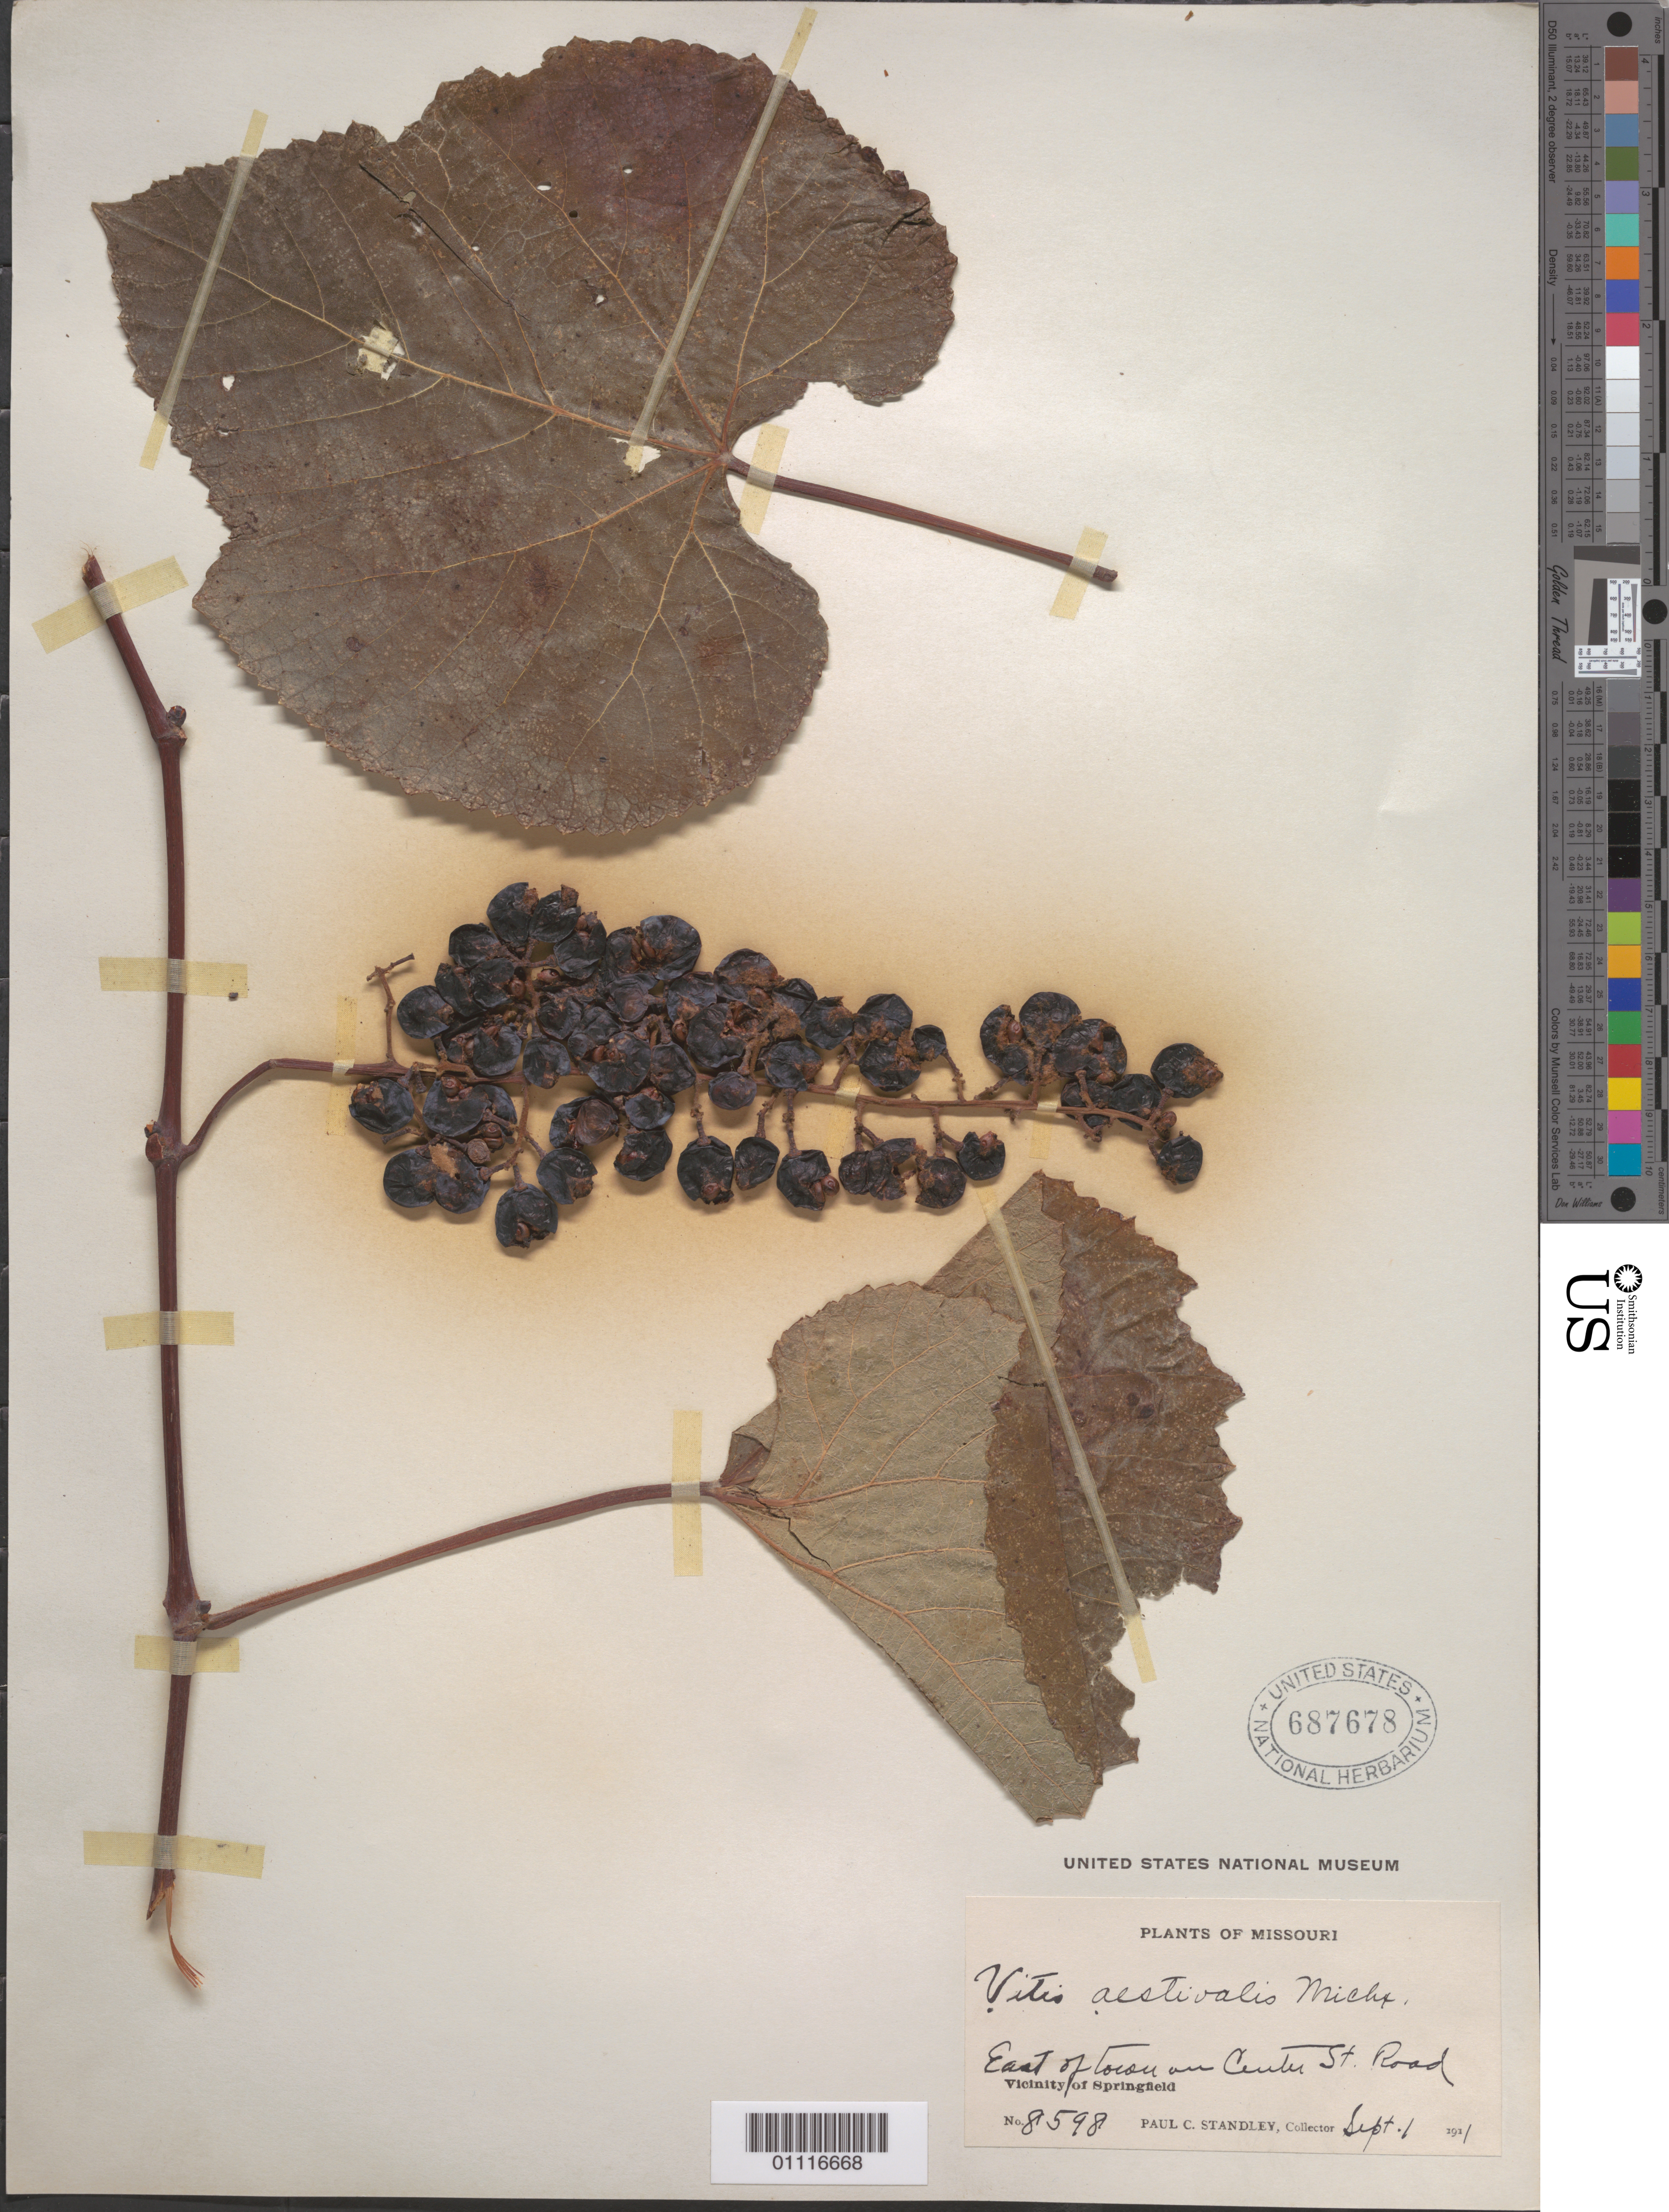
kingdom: Plantae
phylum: Tracheophyta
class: Magnoliopsida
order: Vitales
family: Vitaceae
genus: Vitis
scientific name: Vitis aestivalis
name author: Michx.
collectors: P. C. Standley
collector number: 8598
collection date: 1911-09-01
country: United States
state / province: Missouri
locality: East of Tocou au Ceutu St. Road. Vicinity of Springfield.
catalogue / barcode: US 687678